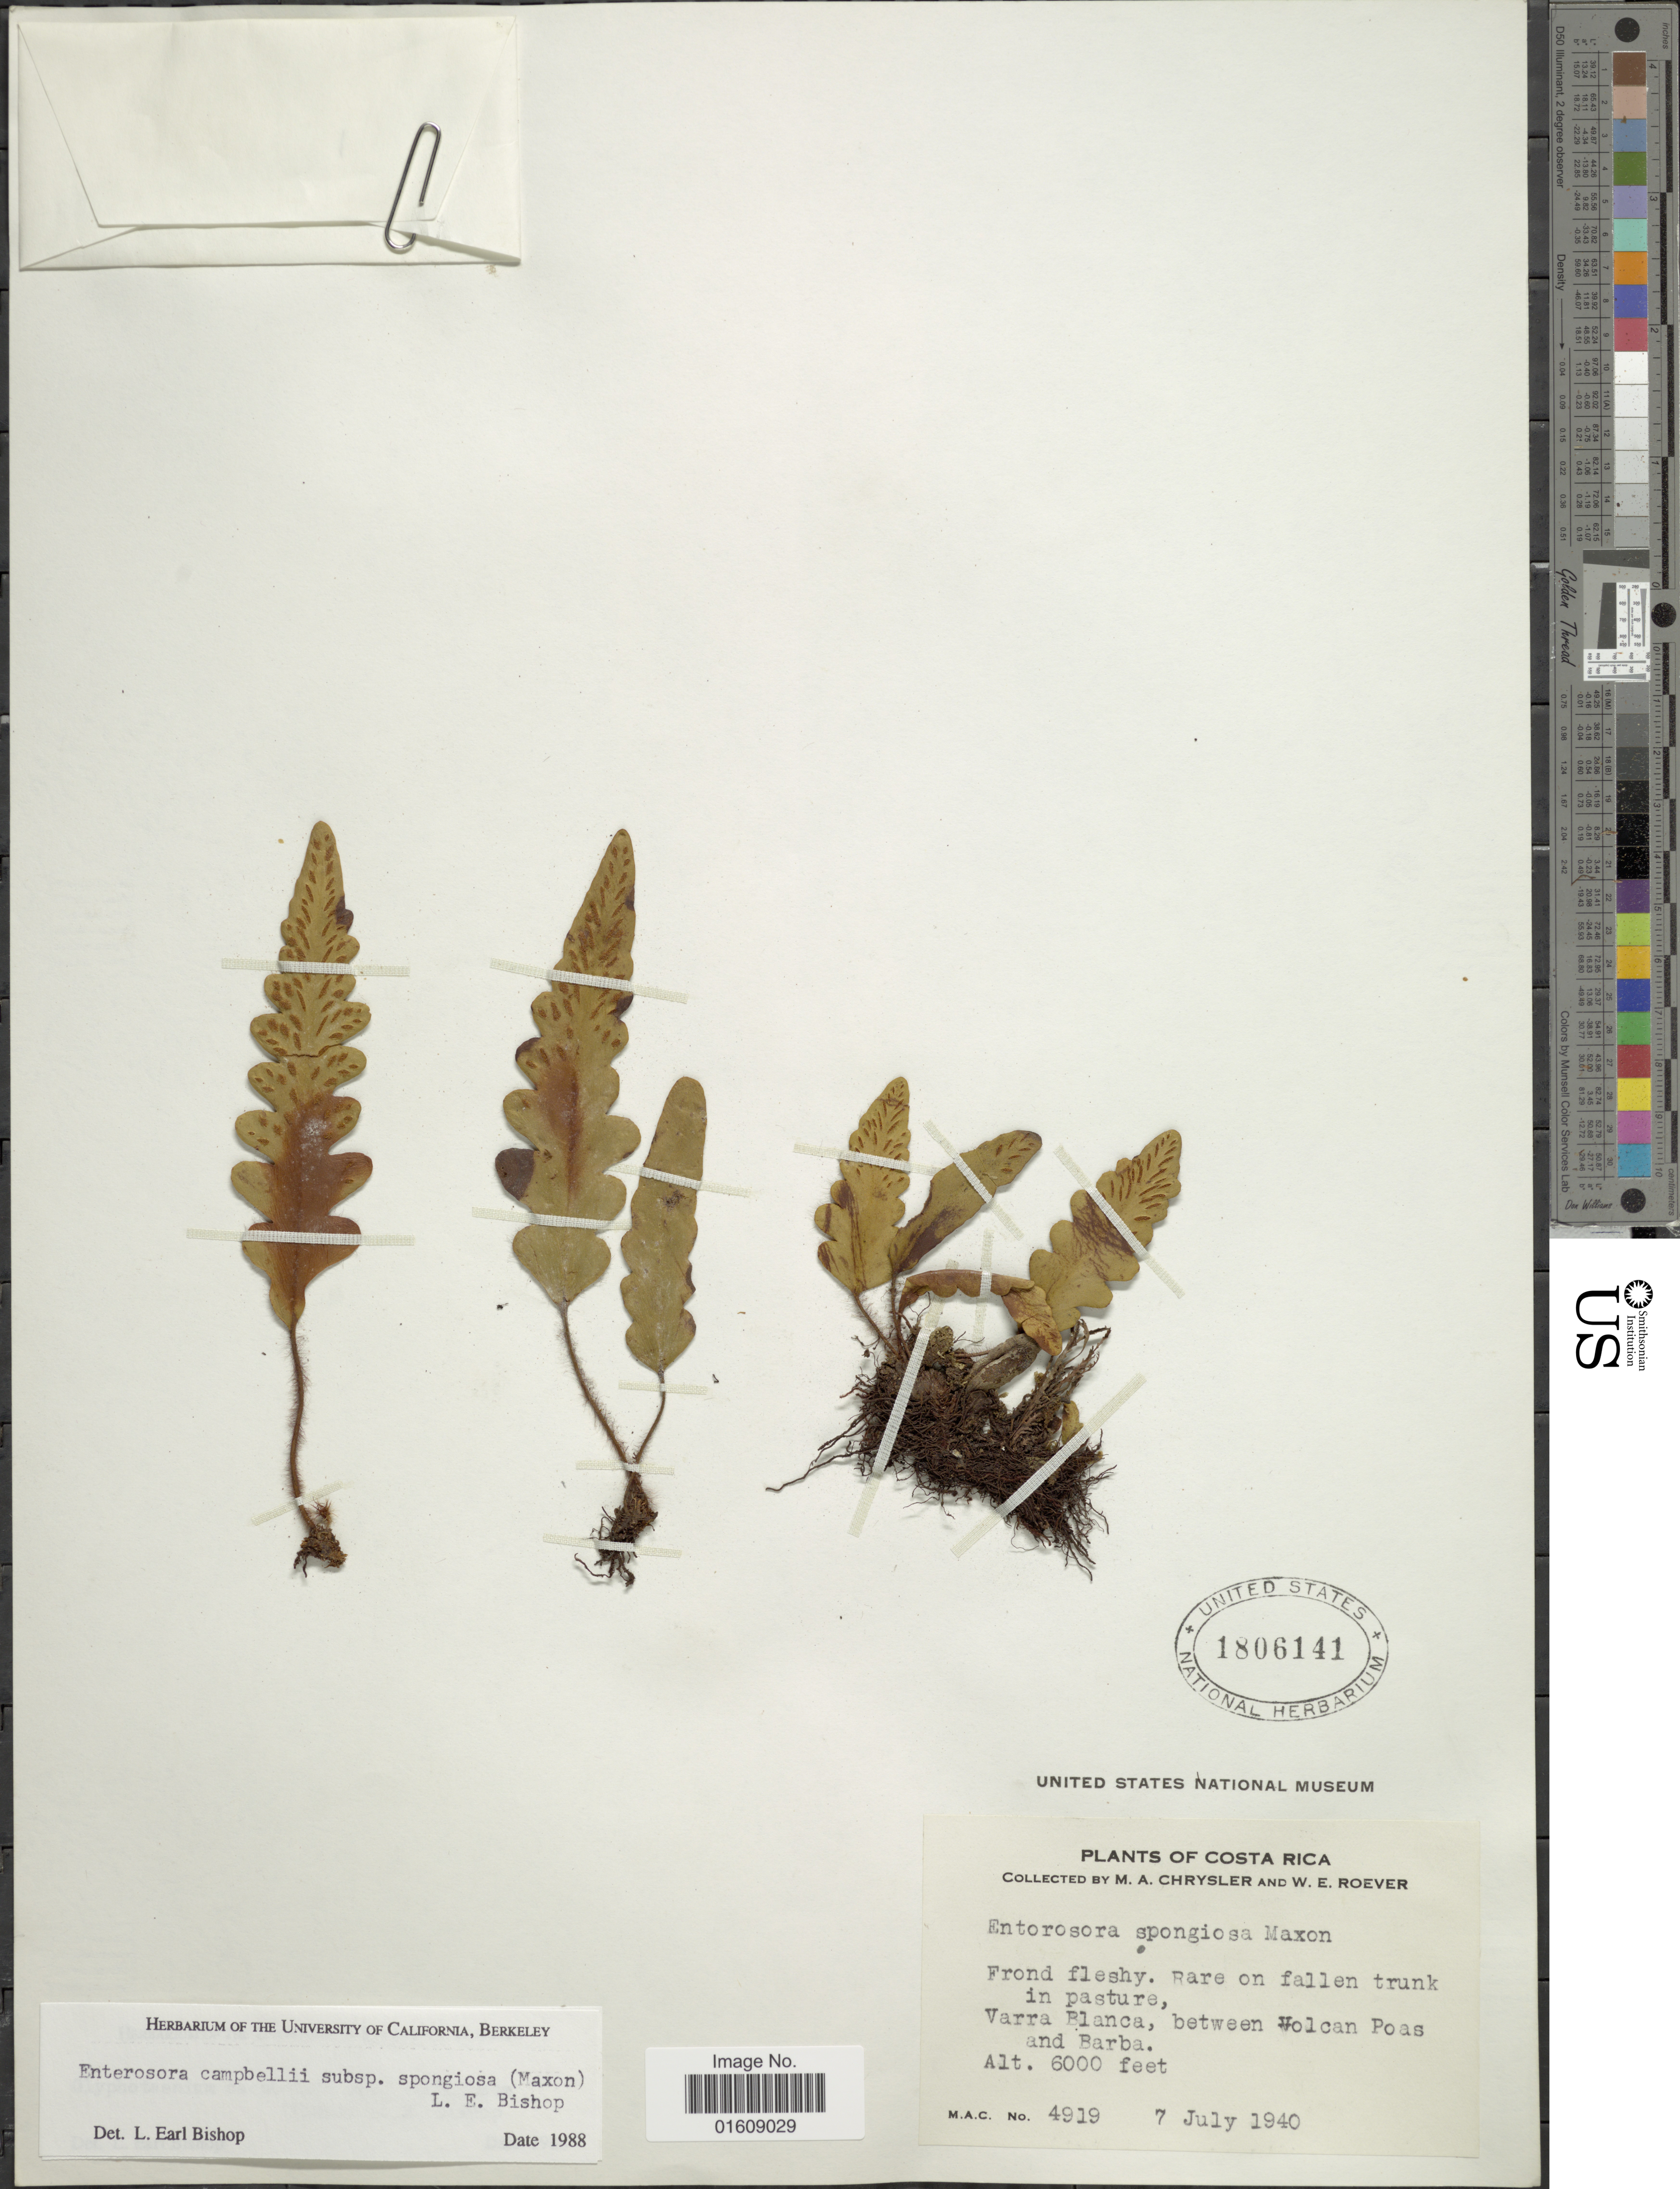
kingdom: Plantae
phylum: Tracheophyta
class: Polypodiopsida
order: Polypodiales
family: Polypodiaceae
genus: Enterosora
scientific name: Enterosora campbellii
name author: Baker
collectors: M. A. Chrysler & W. Roever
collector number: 4919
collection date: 1940-07-07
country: Costa Rica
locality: Costa Rica, Varra Blanca, between Volcan Poas and Barba.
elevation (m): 1829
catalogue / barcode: US 1806141